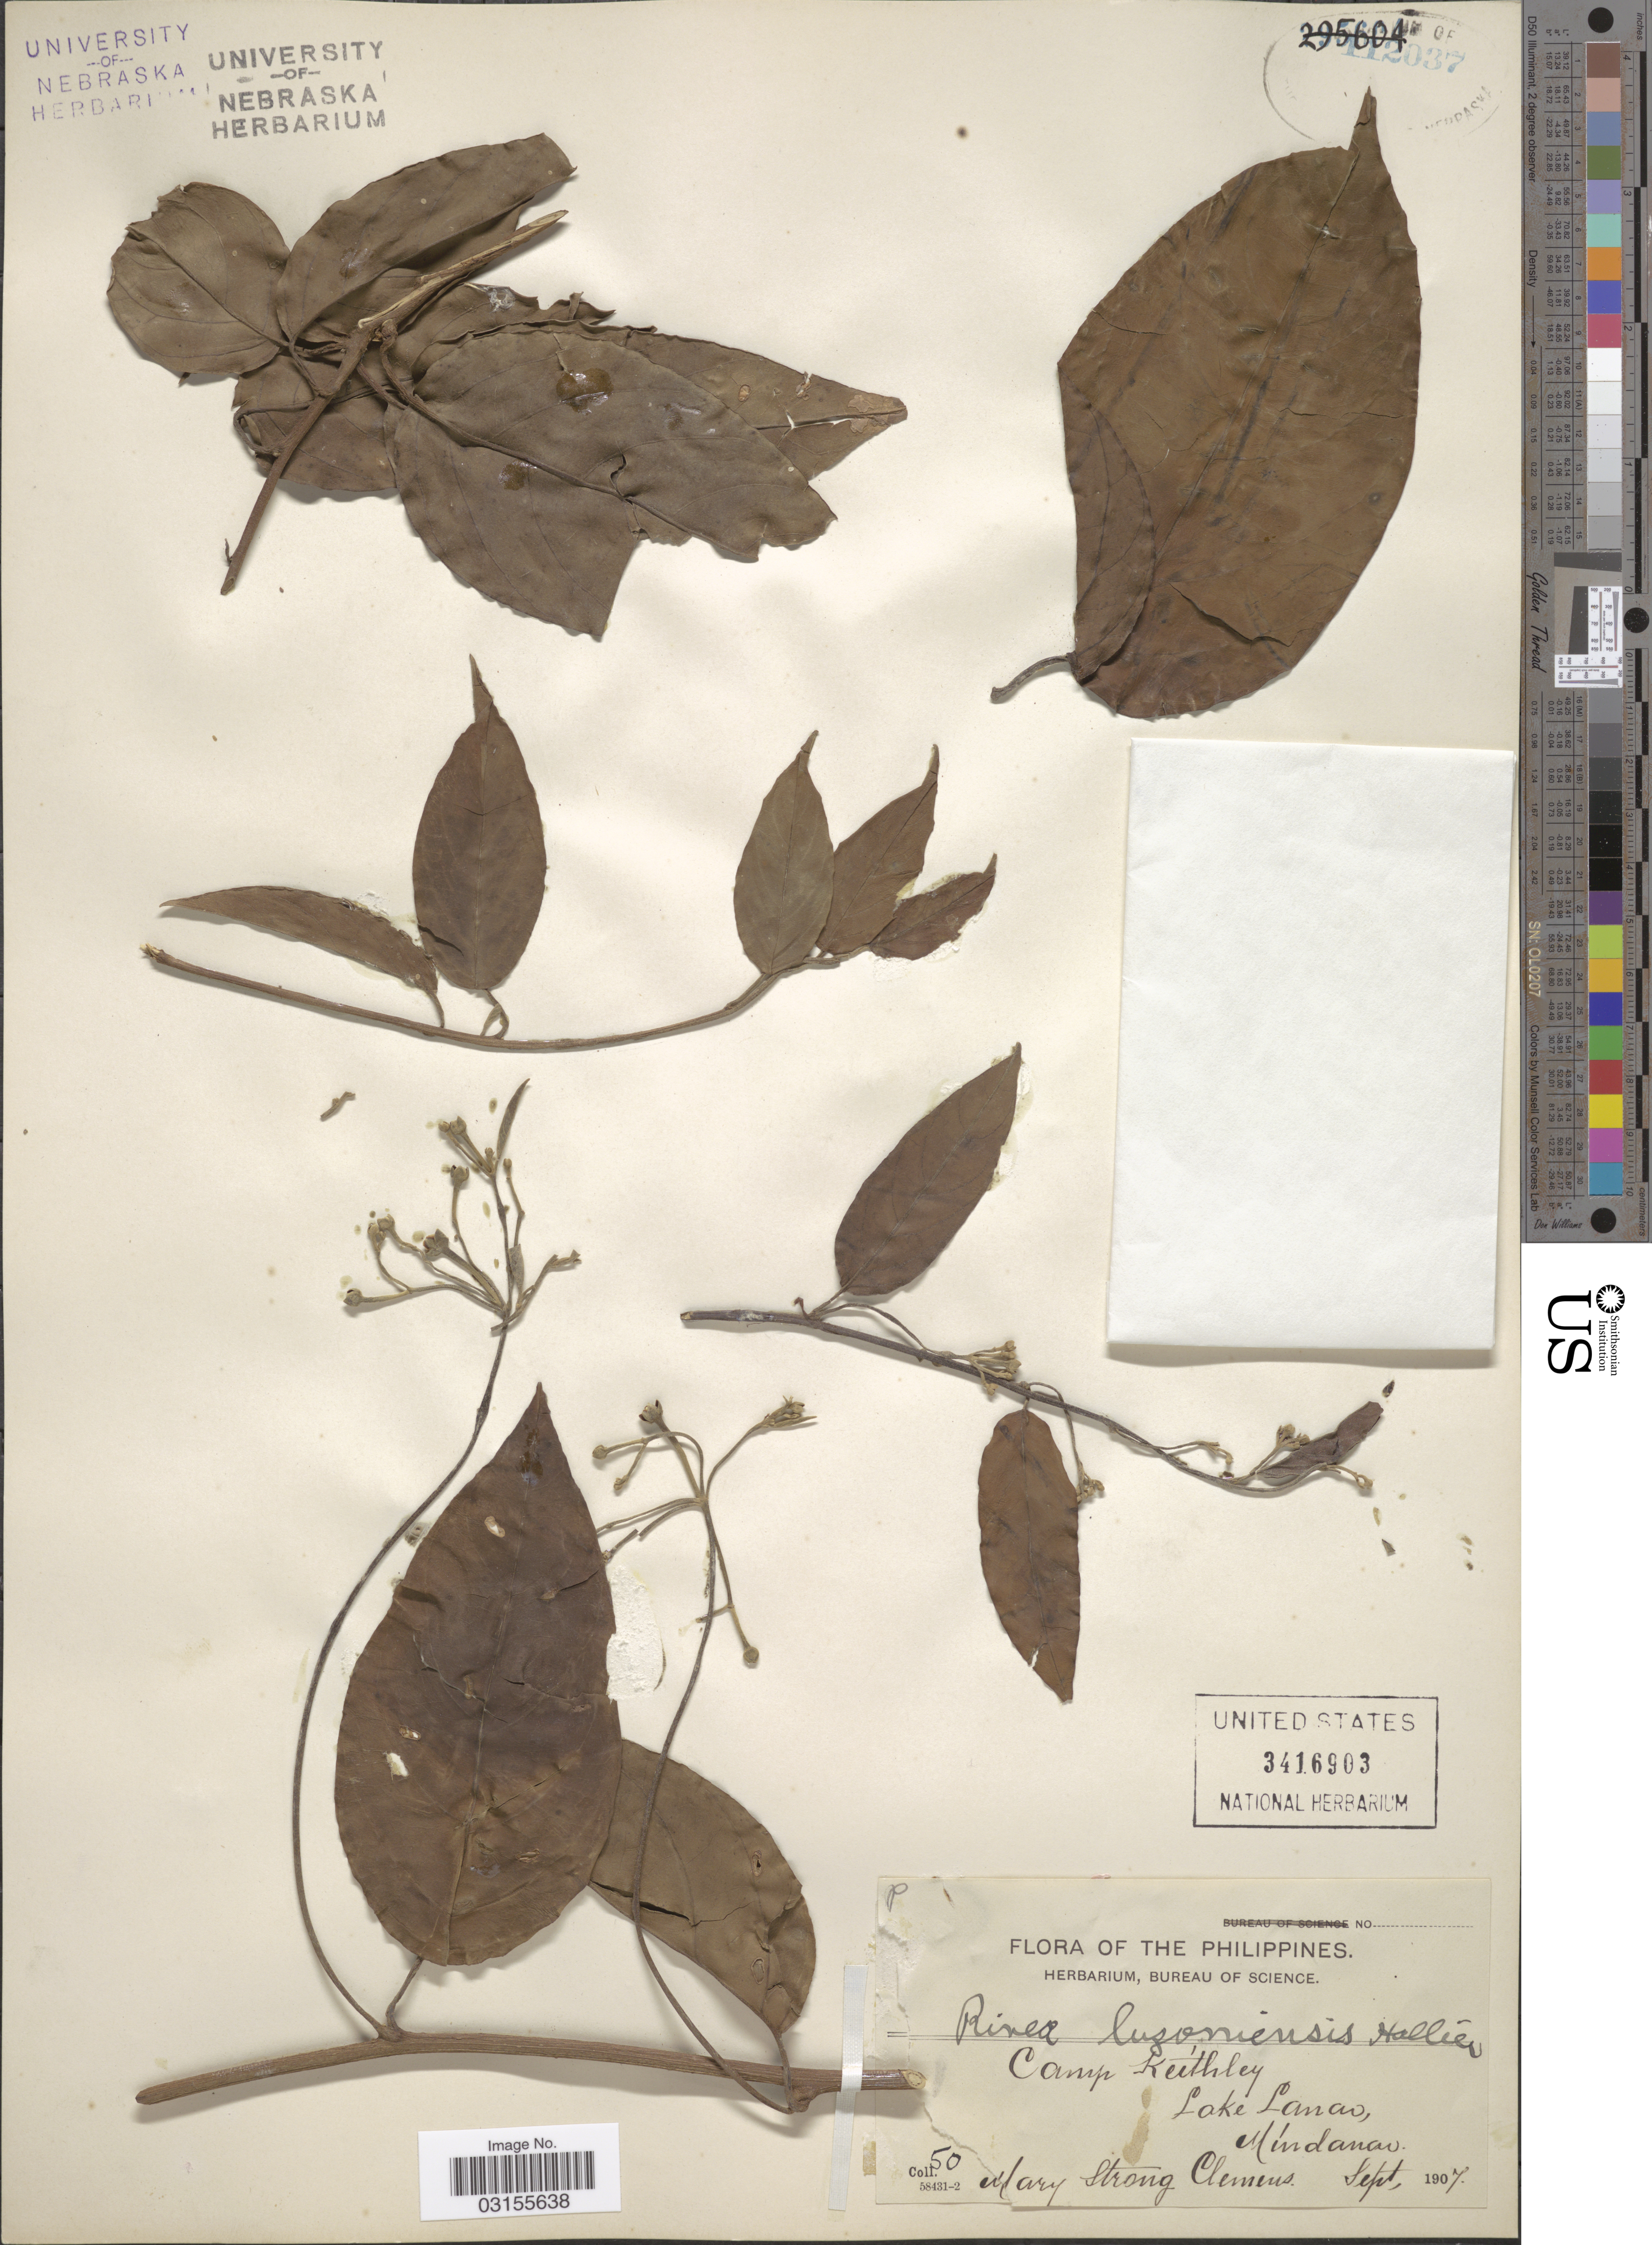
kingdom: Plantae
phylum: Tracheophyta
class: Magnoliopsida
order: Solanales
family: Convolvulaceae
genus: Argyreia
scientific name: Argyreia luzonensis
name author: (Hallier f.) Ooststr.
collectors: M. S. Clemens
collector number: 50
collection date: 1907-09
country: Philippines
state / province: Muslim Mindanao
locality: Camp Keithley, Lake Lanao, Mindanao.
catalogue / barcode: US 3416903